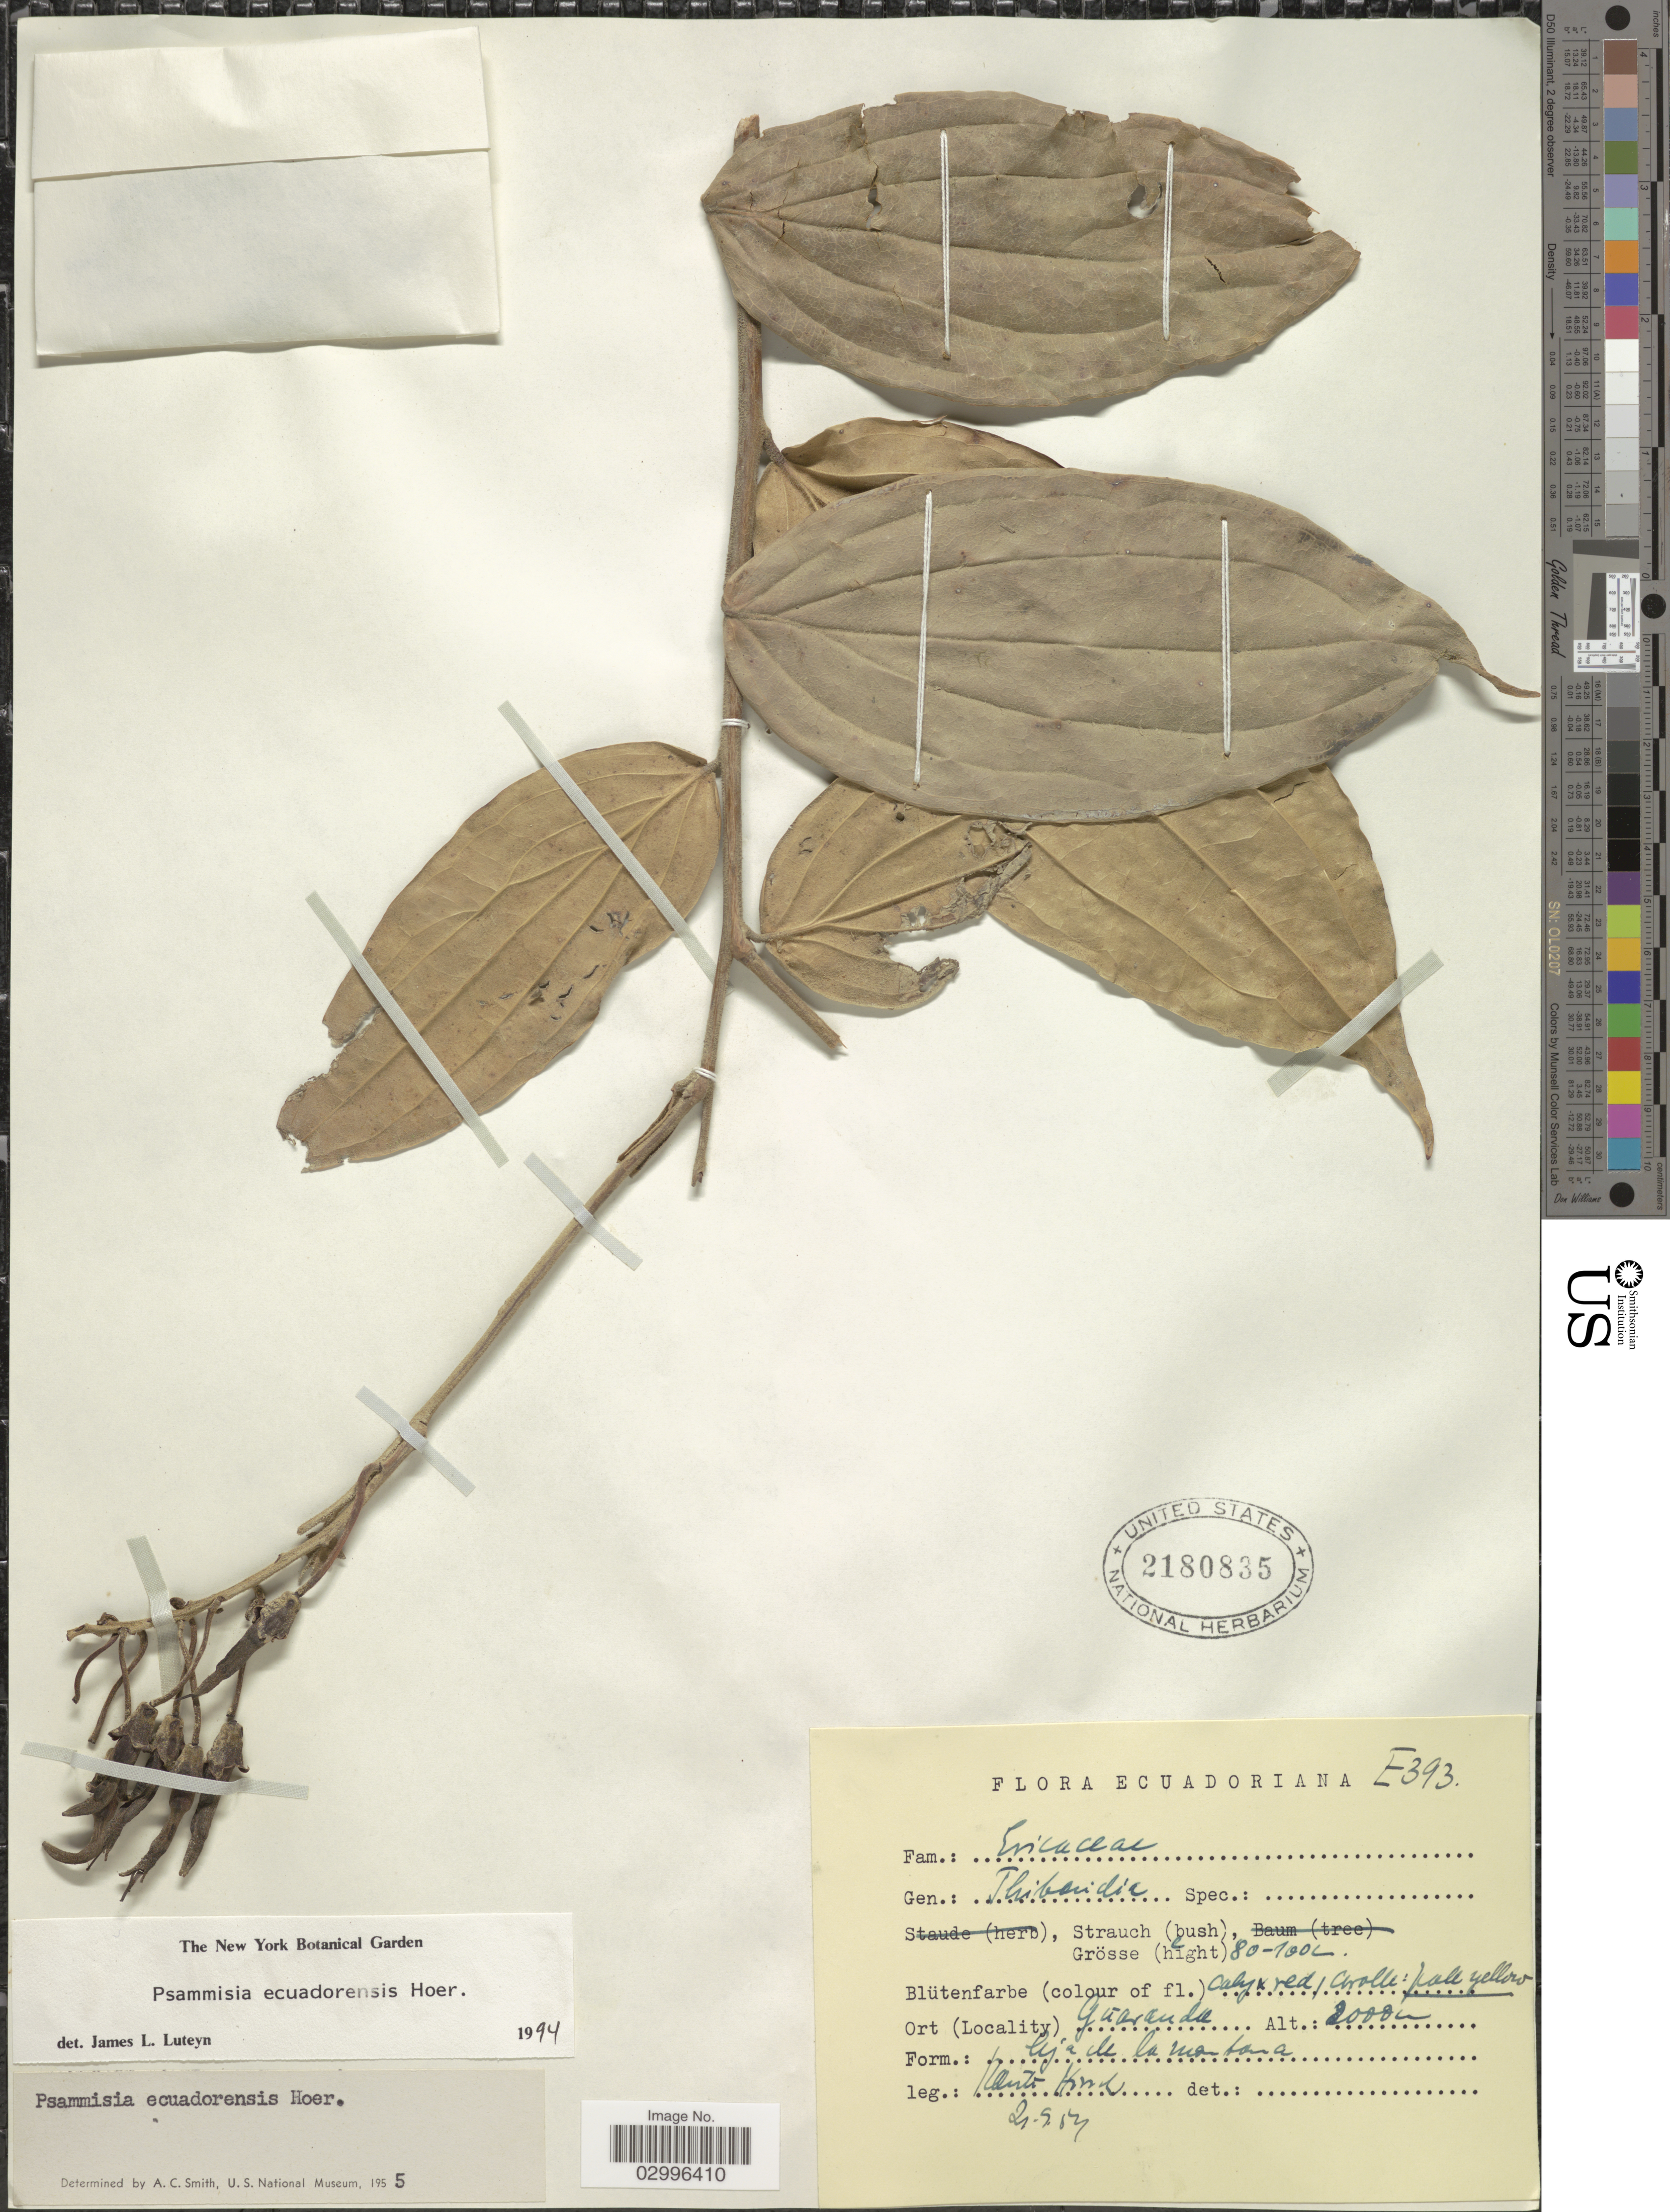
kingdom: Plantae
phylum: Tracheophyta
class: Magnoliopsida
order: Ericales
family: Ericaceae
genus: Psammisia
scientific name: Psammisia ecuadorensis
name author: Hoerold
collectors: W. Rauh & G. Hirsch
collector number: E393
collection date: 1954-09-21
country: Ecuador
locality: Guaranda, leja de la montana.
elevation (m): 2000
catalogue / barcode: US 2180835